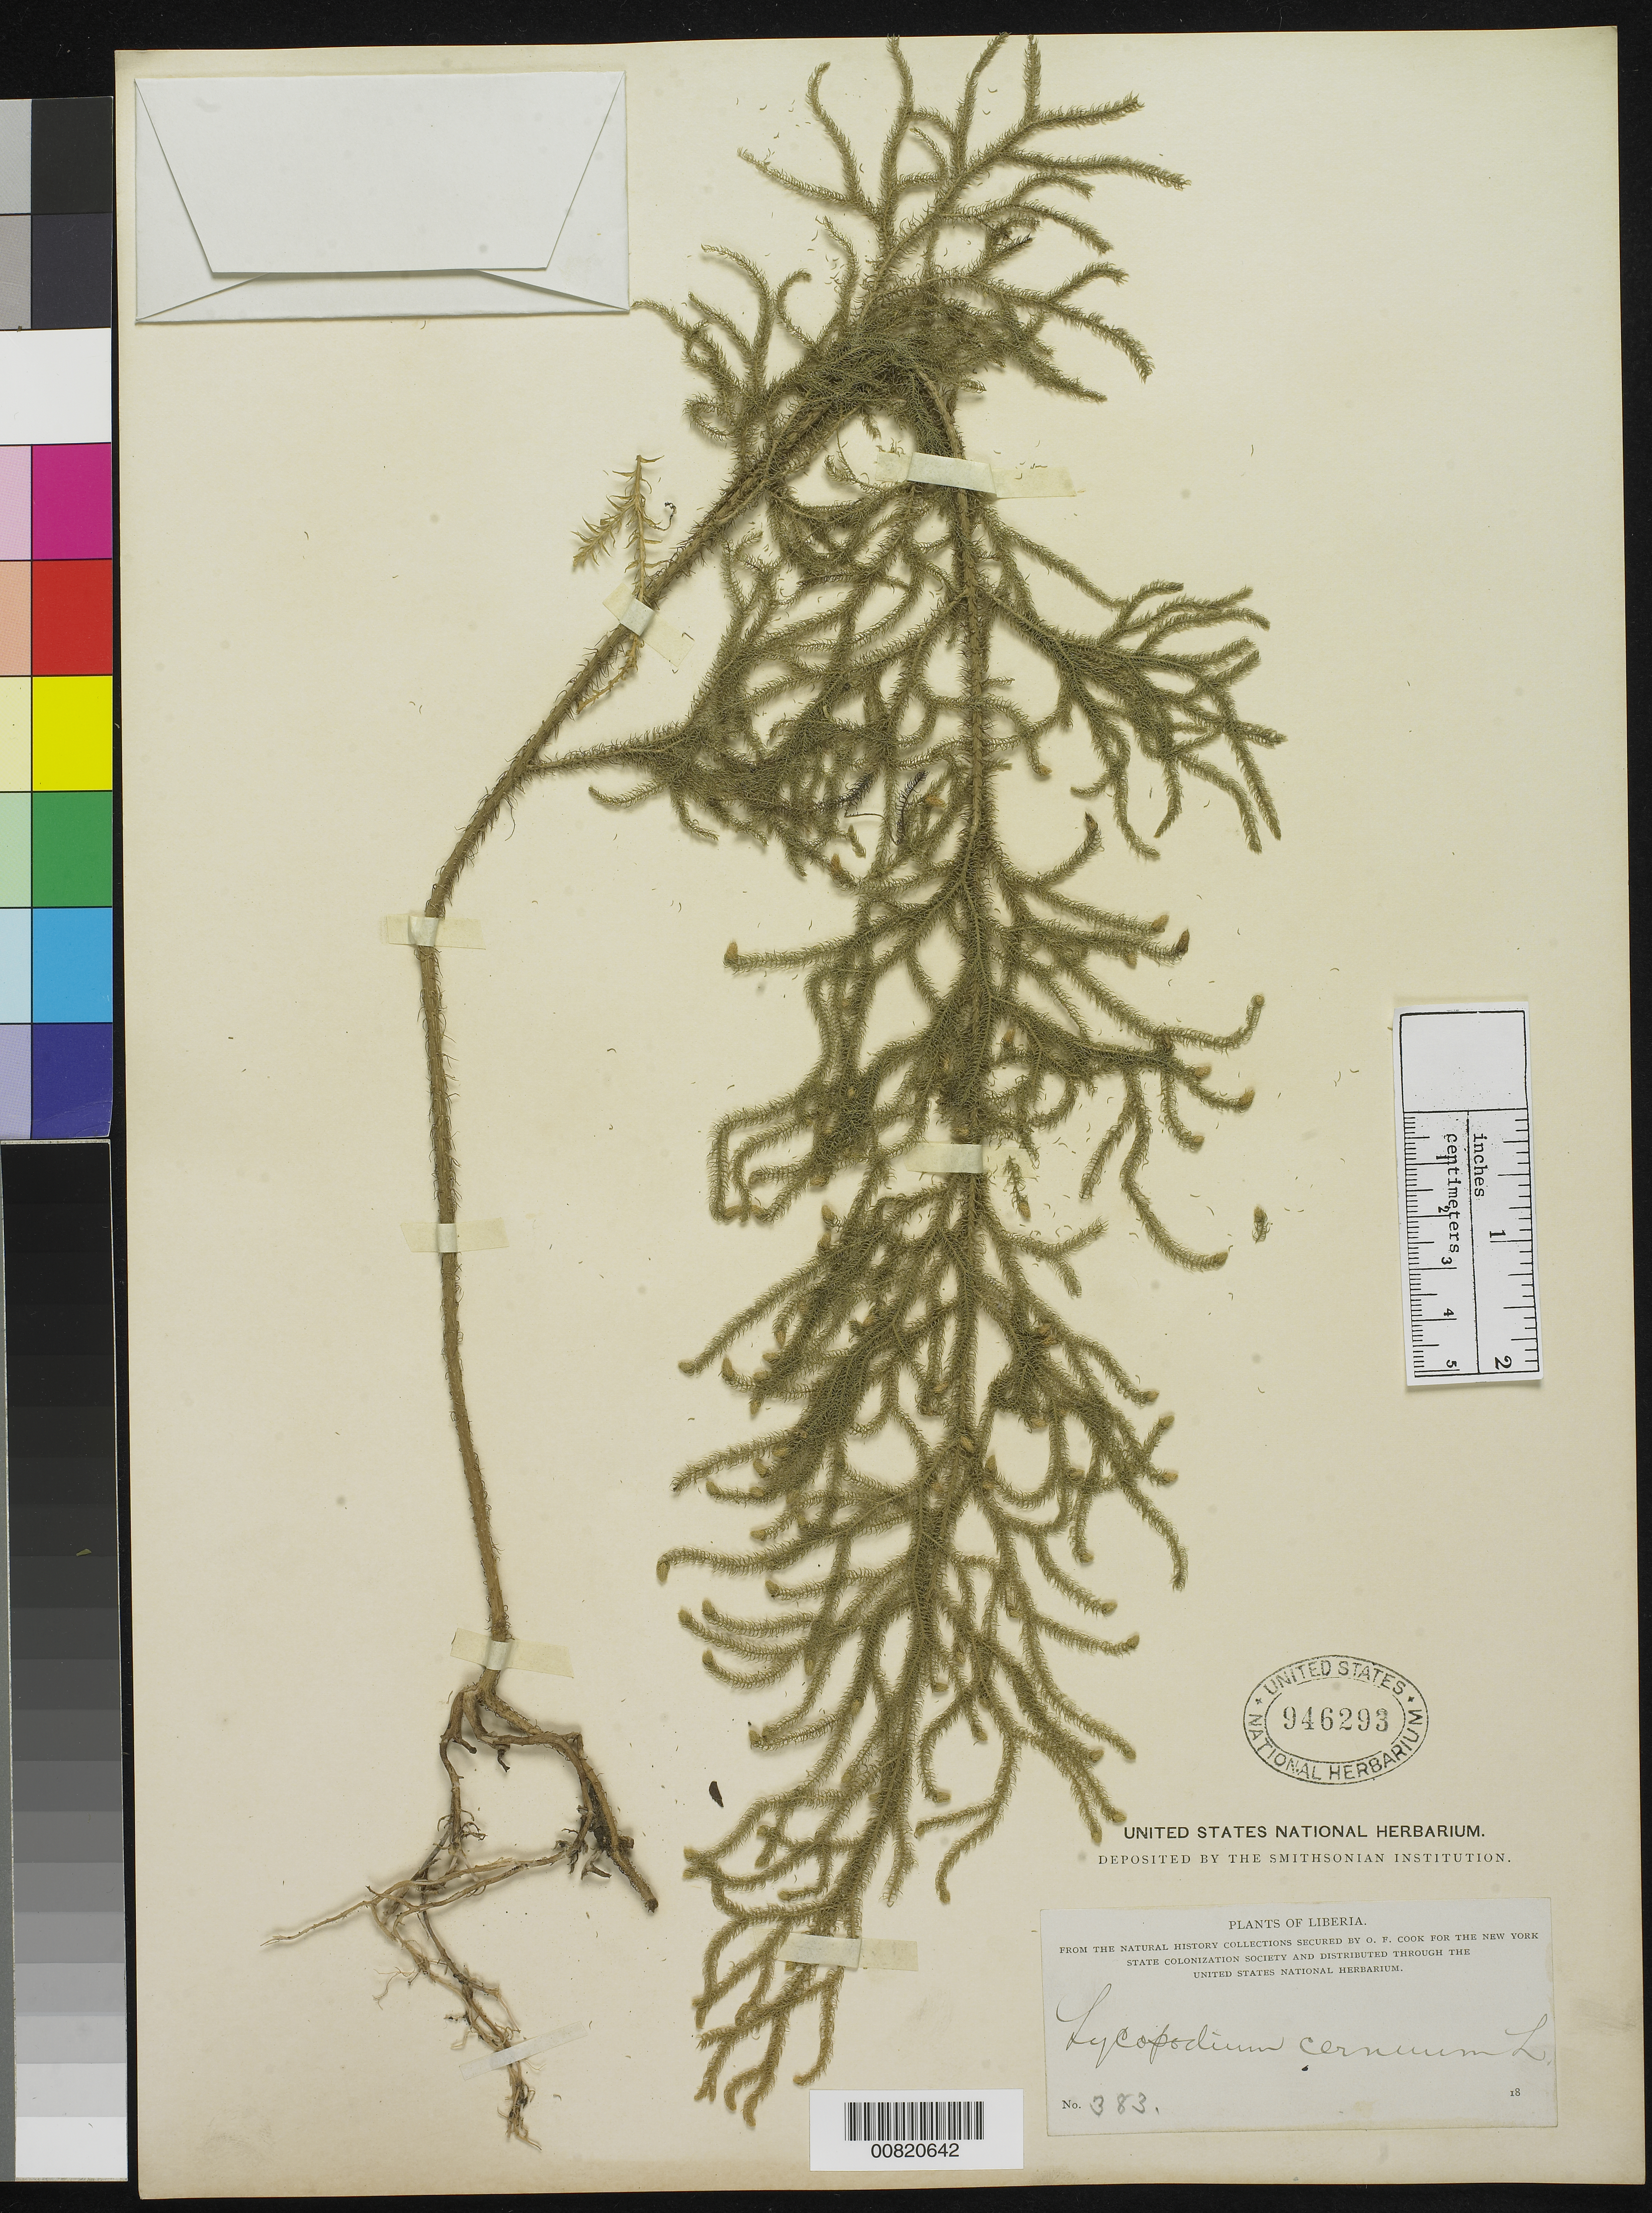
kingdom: Plantae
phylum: Tracheophyta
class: Lycopodiopsida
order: Lycopodiales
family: Lycopodiaceae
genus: Palhinhaea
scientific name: Palhinhaea cernua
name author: (L.) Vasc. & Franco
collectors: O. F. Cook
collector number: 383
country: Liberia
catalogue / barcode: US 946293